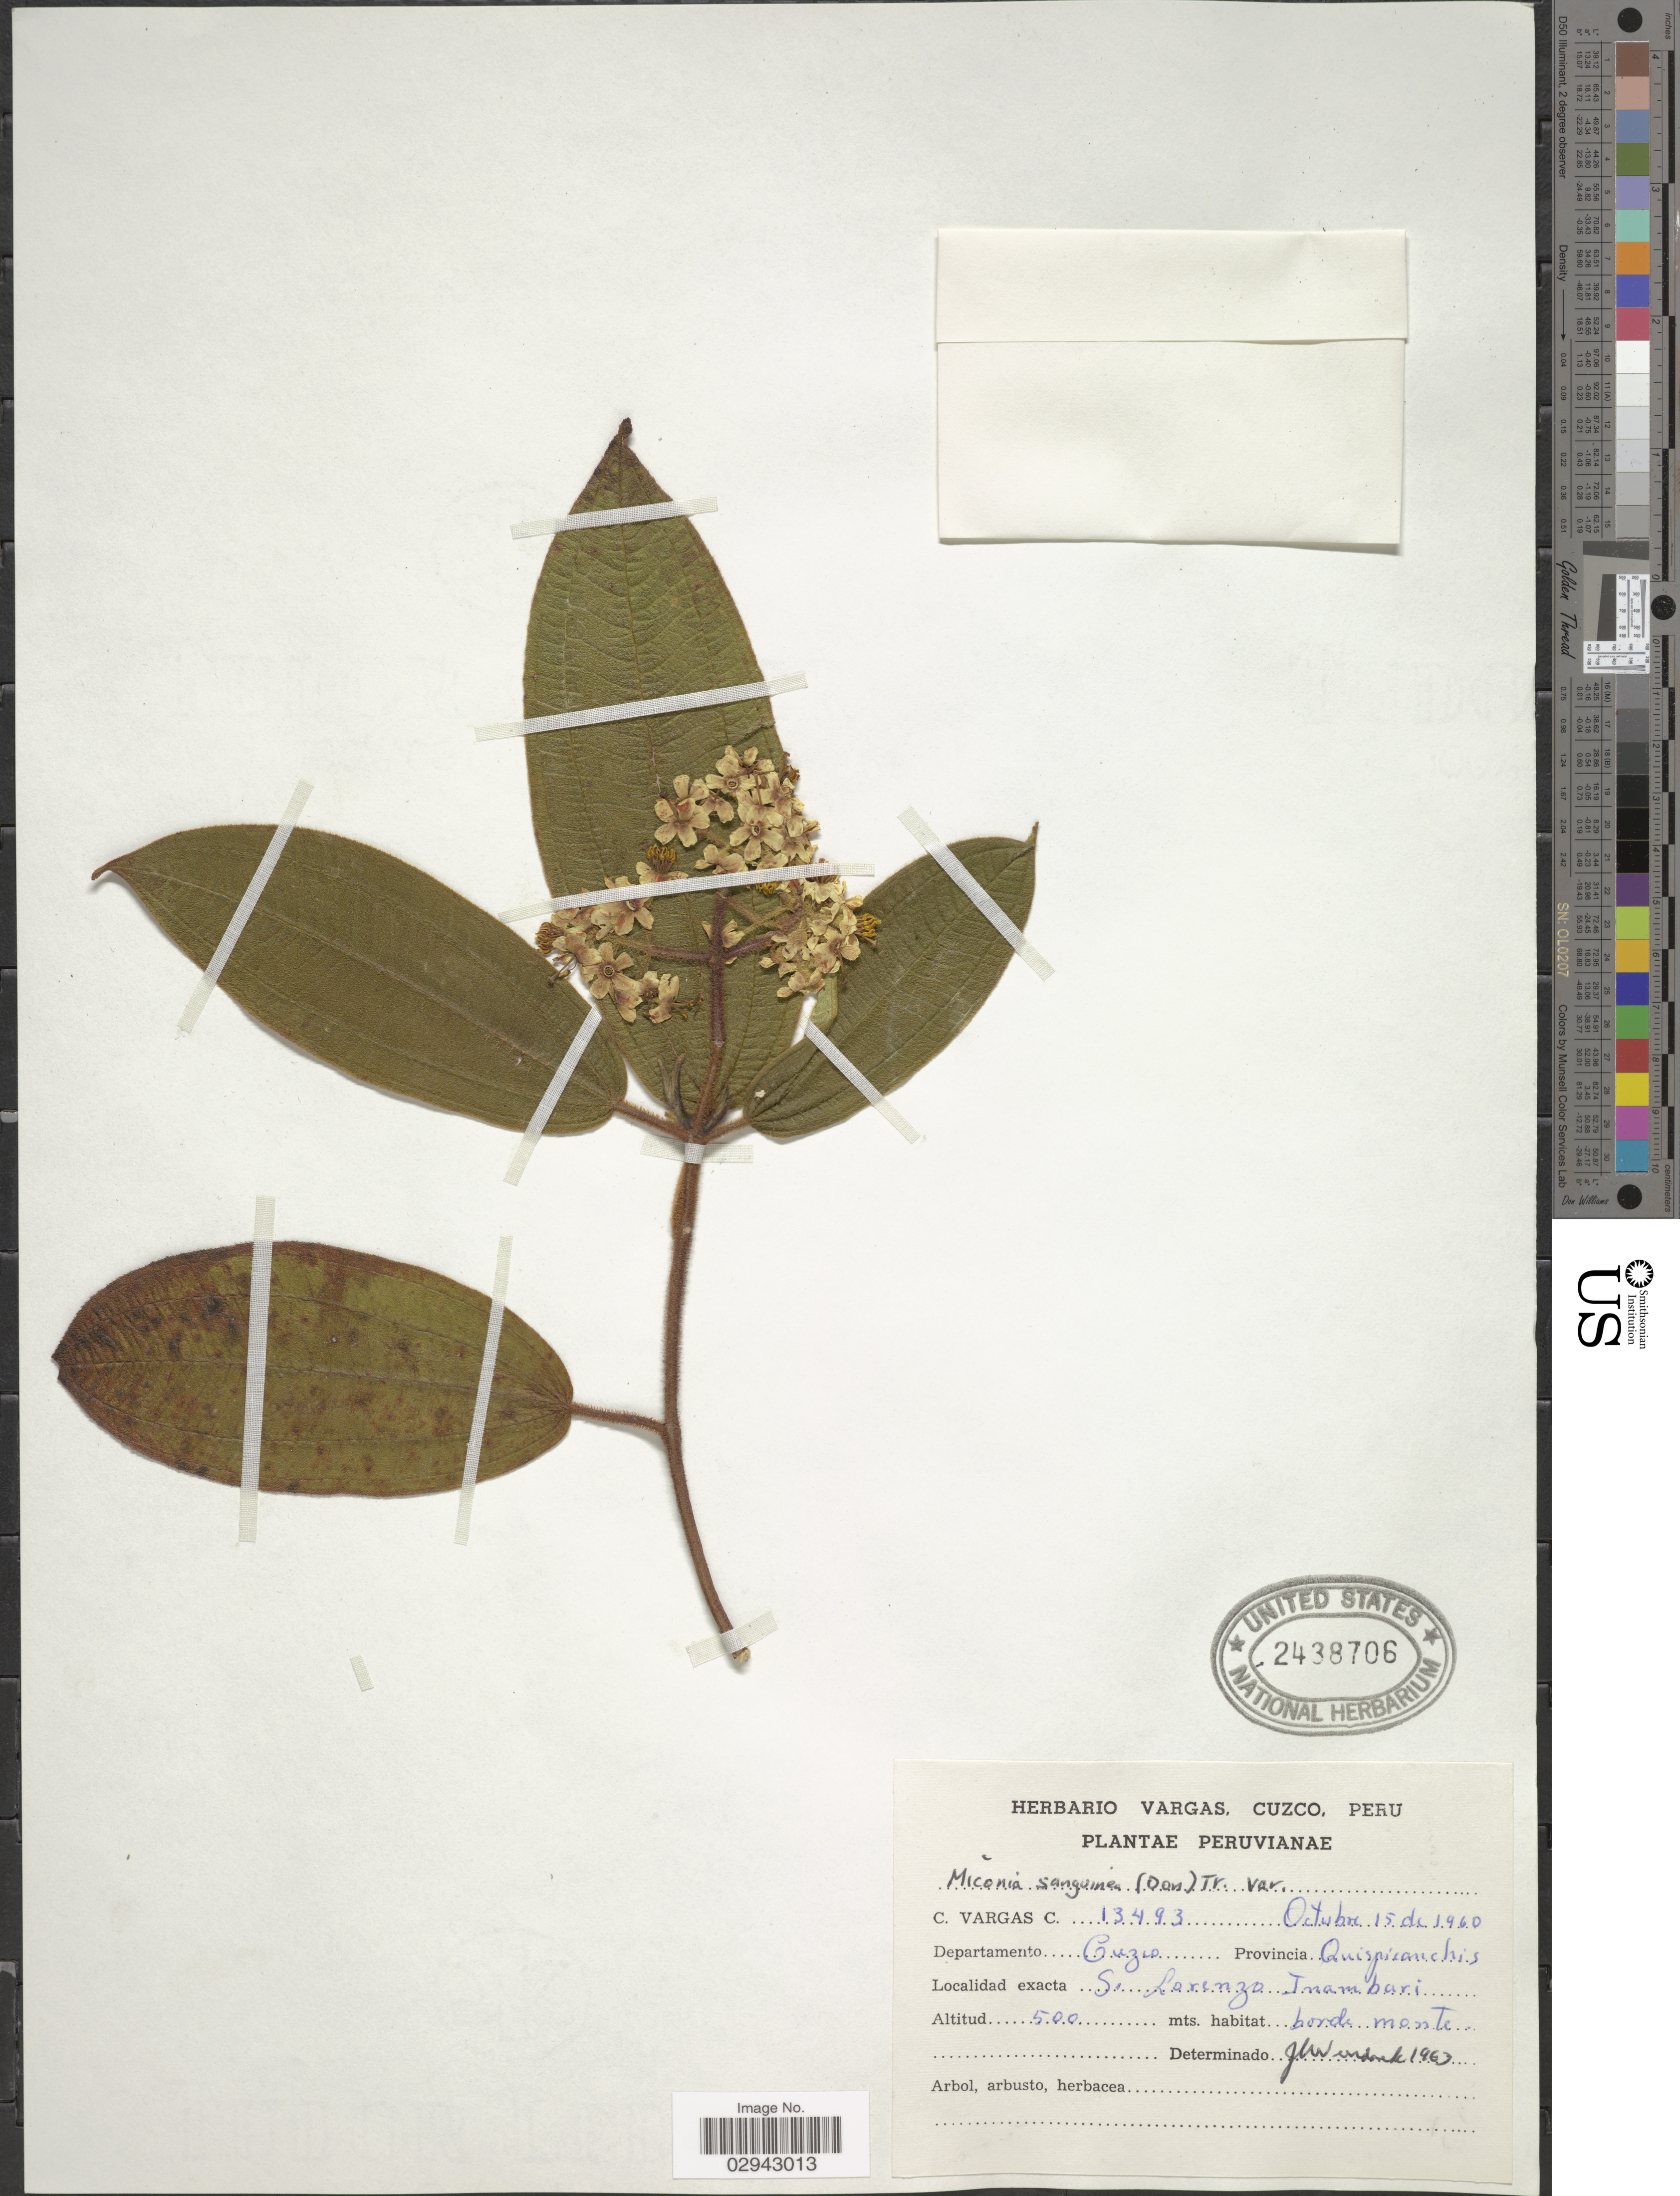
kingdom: Plantae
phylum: Tracheophyta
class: Magnoliopsida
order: Myrtales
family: Melastomataceae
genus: Miconia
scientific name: Miconia sanguinea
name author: (D. Don) Triana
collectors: C. Vargas Calderón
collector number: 13493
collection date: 1960-10-15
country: Peru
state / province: Cusco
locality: Departamento Cuzco. Provincia Quispicanchis. S. Lorenzo Inambari.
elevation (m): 500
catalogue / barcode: US 2438706